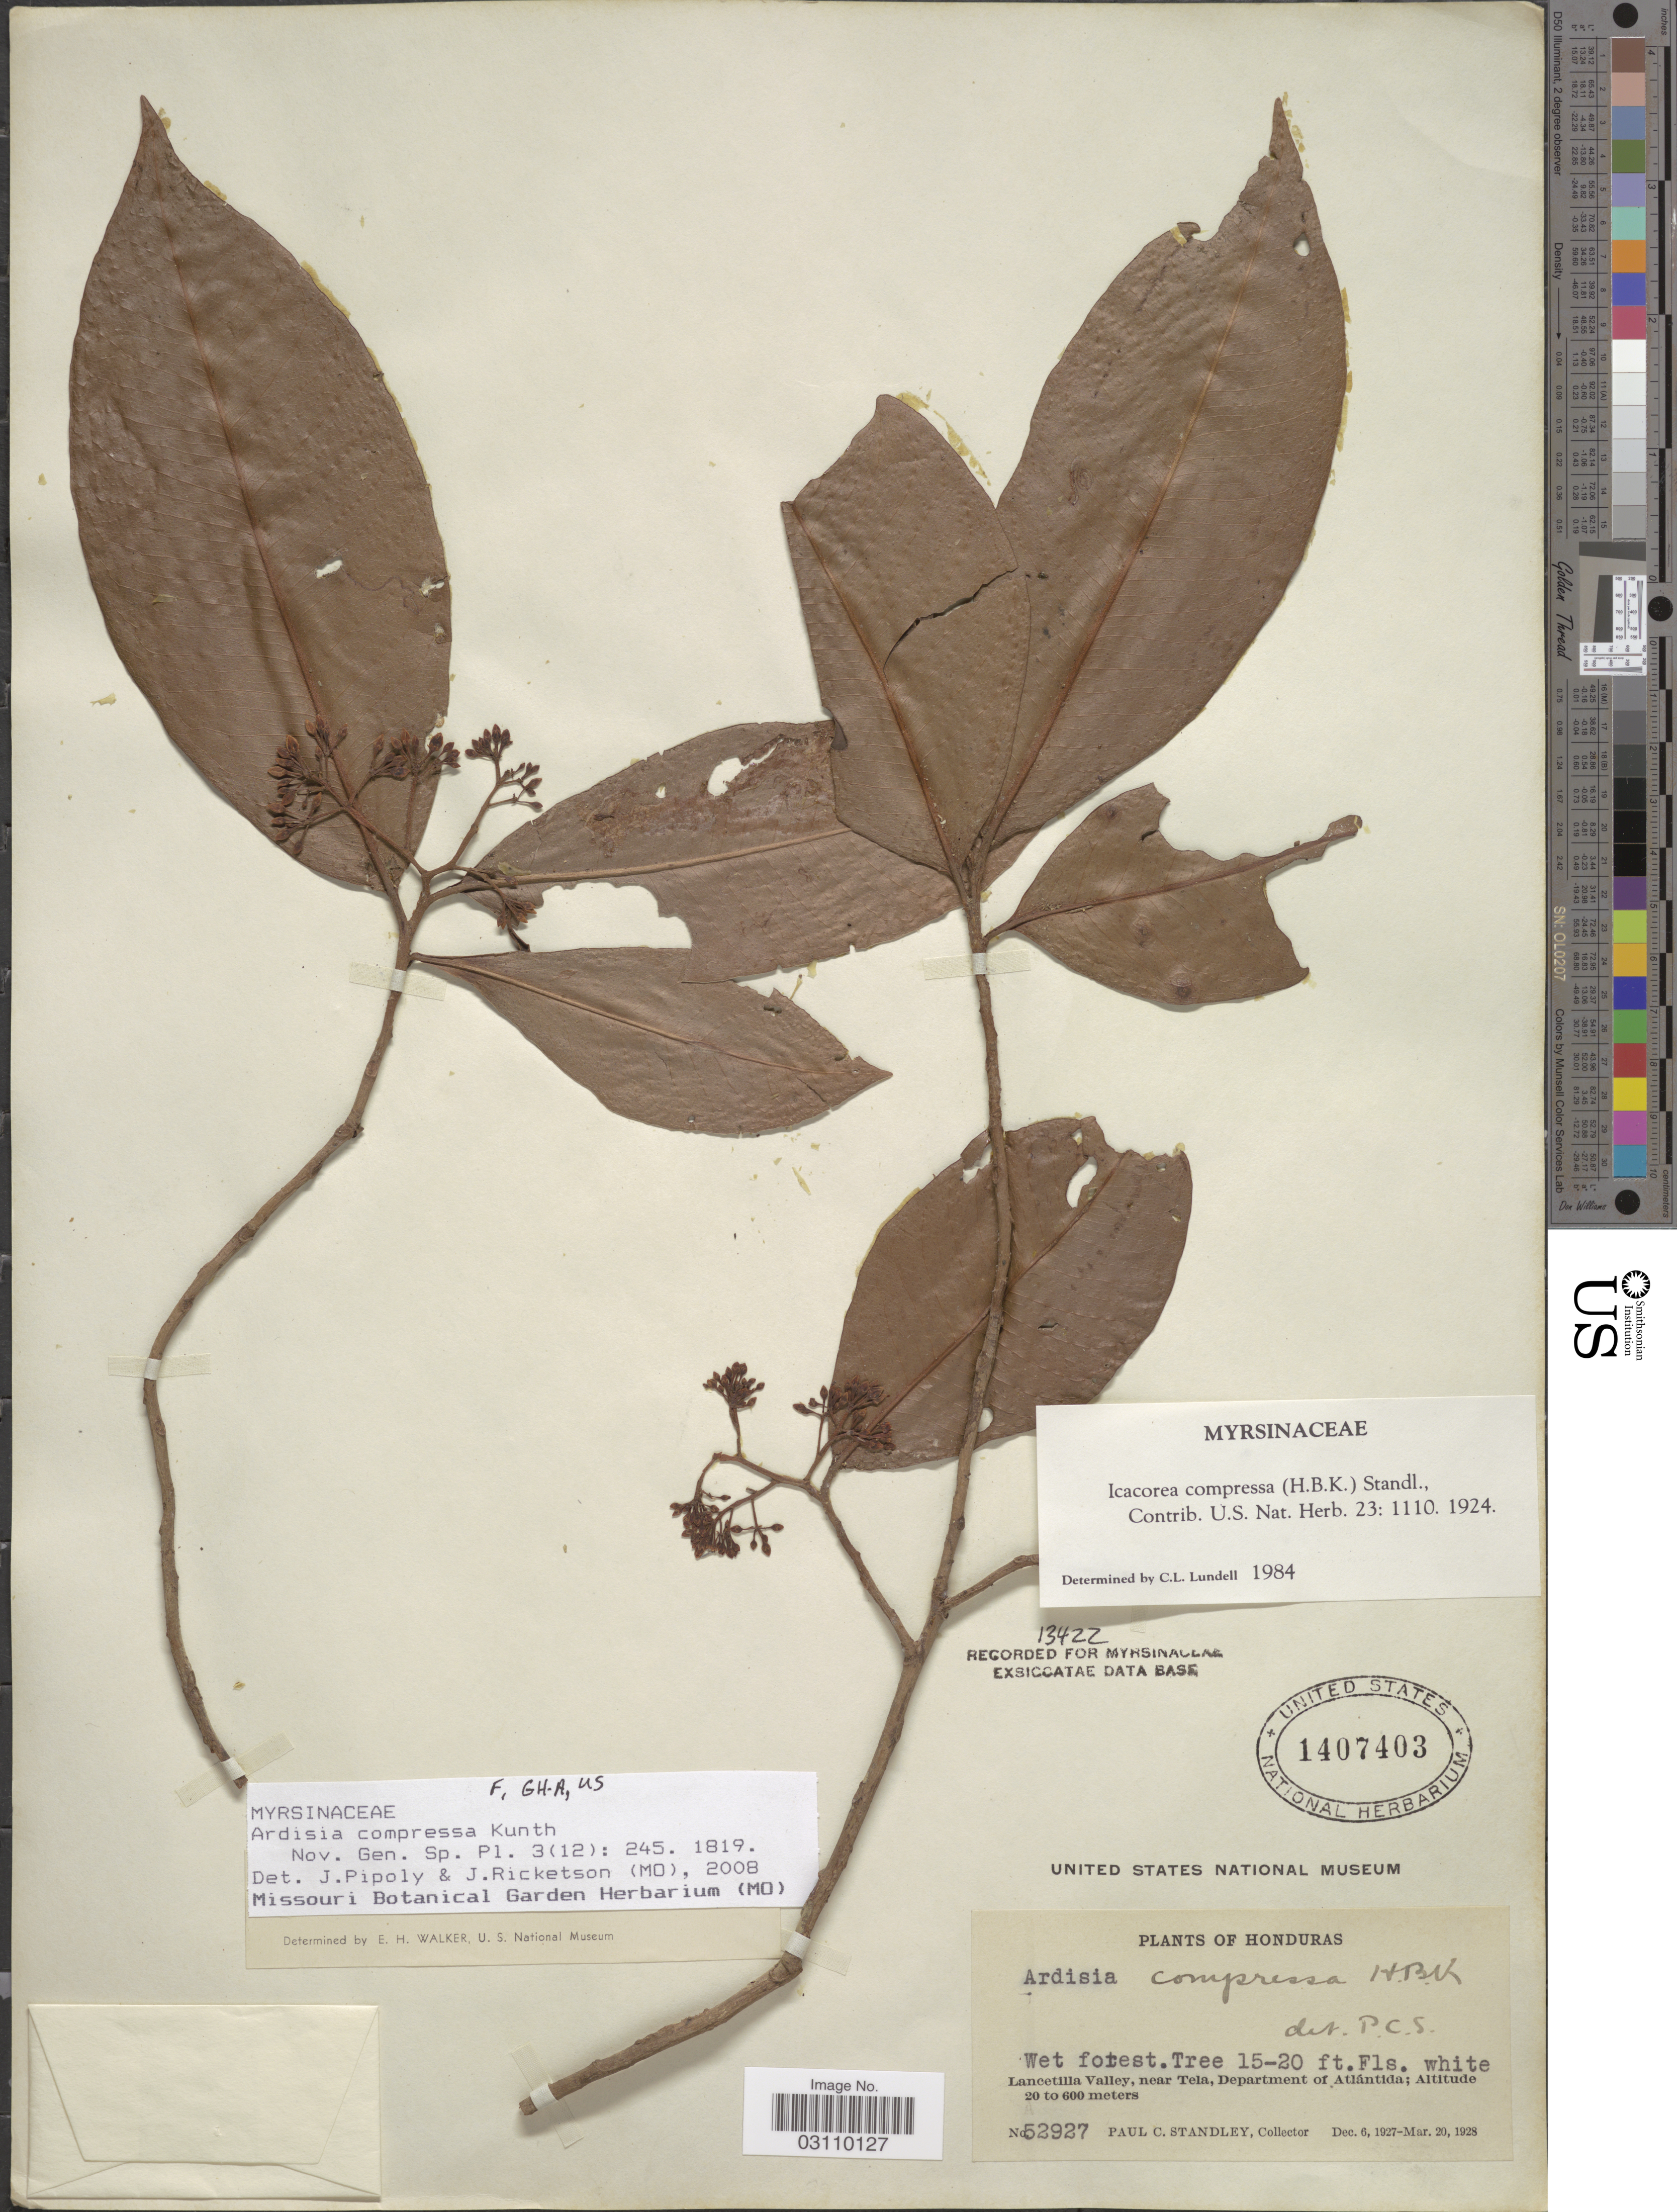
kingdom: Plantae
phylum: Tracheophyta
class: Magnoliopsida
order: Ericales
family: Primulaceae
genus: Ardisia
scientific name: Ardisia compressa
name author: Kunth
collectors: P. C. Standley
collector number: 52927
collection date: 1927-12-06/1928-03-20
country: Honduras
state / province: Atlántida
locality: Lancetilla Valley, near Tela, Department of Atlántida.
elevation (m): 20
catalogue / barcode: US 1407403